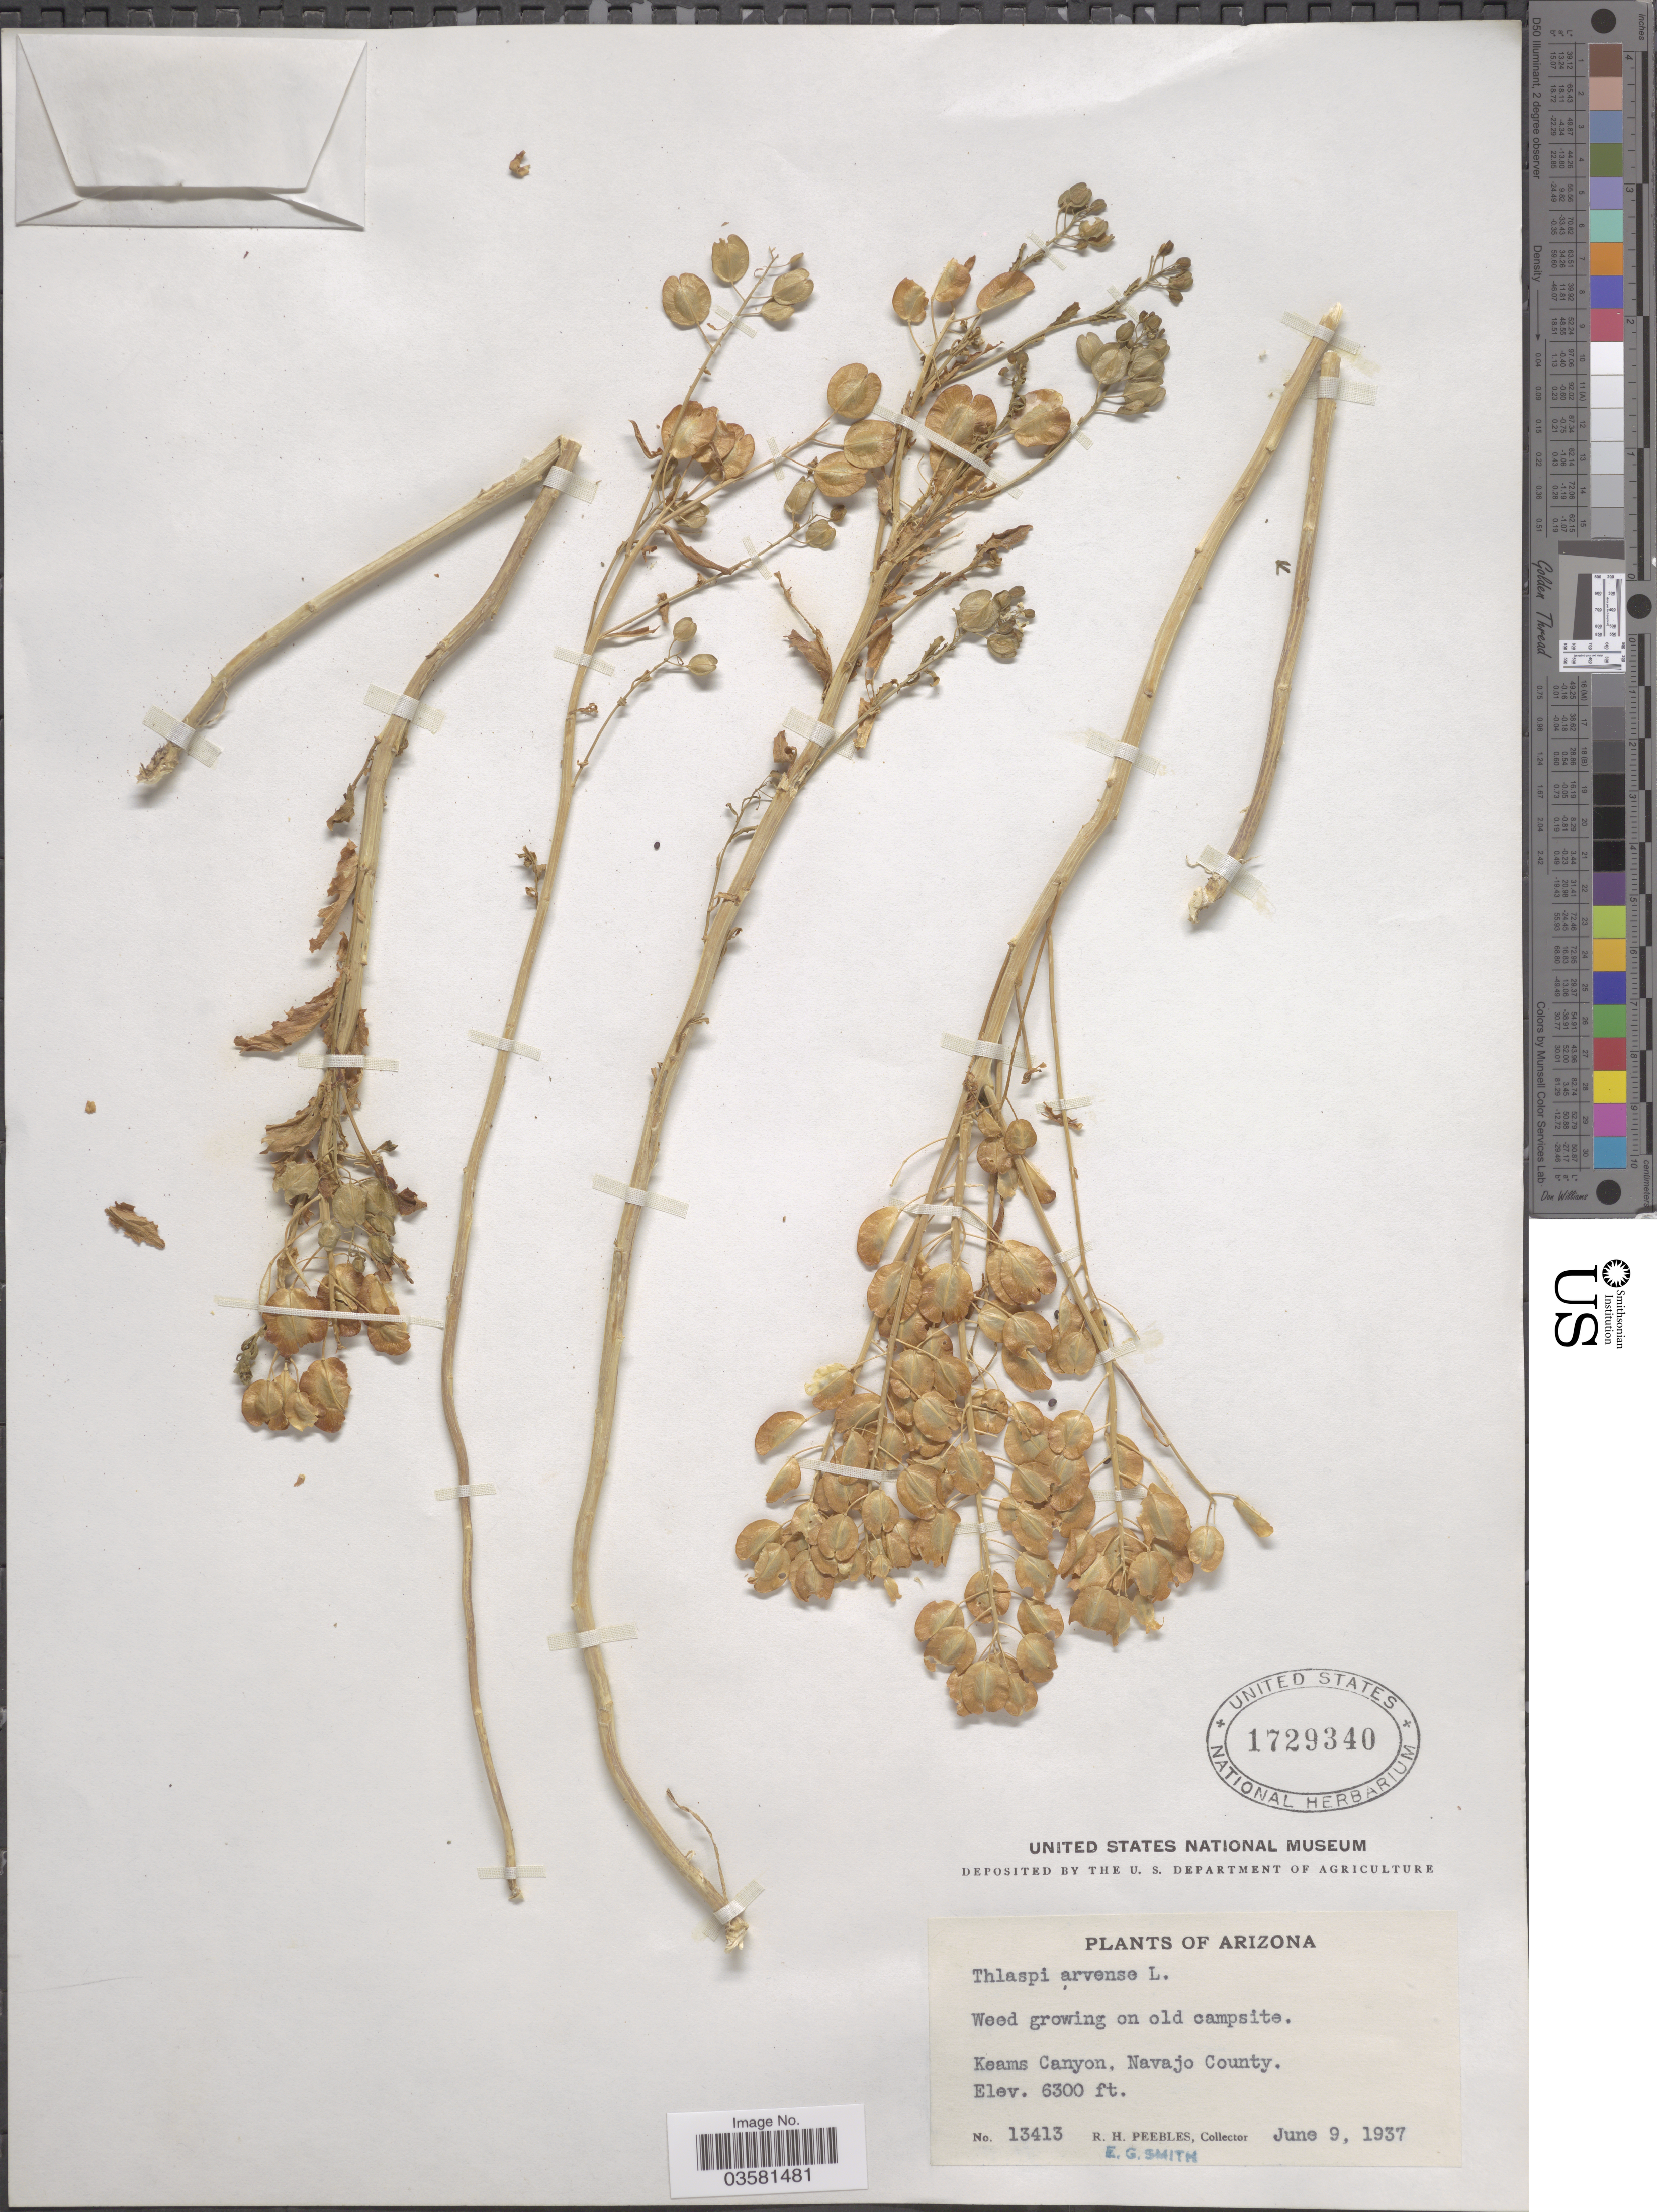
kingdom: Plantae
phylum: Tracheophyta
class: Magnoliopsida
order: Brassicales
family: Brassicaceae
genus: Thlaspi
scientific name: Thlaspi arvense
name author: L.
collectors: R. H. Peebles & E. G. Smith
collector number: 13413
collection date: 1937-06-09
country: United States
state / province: Arizona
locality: Keams Canyon, Navajo County.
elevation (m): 1920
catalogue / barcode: US 1729340